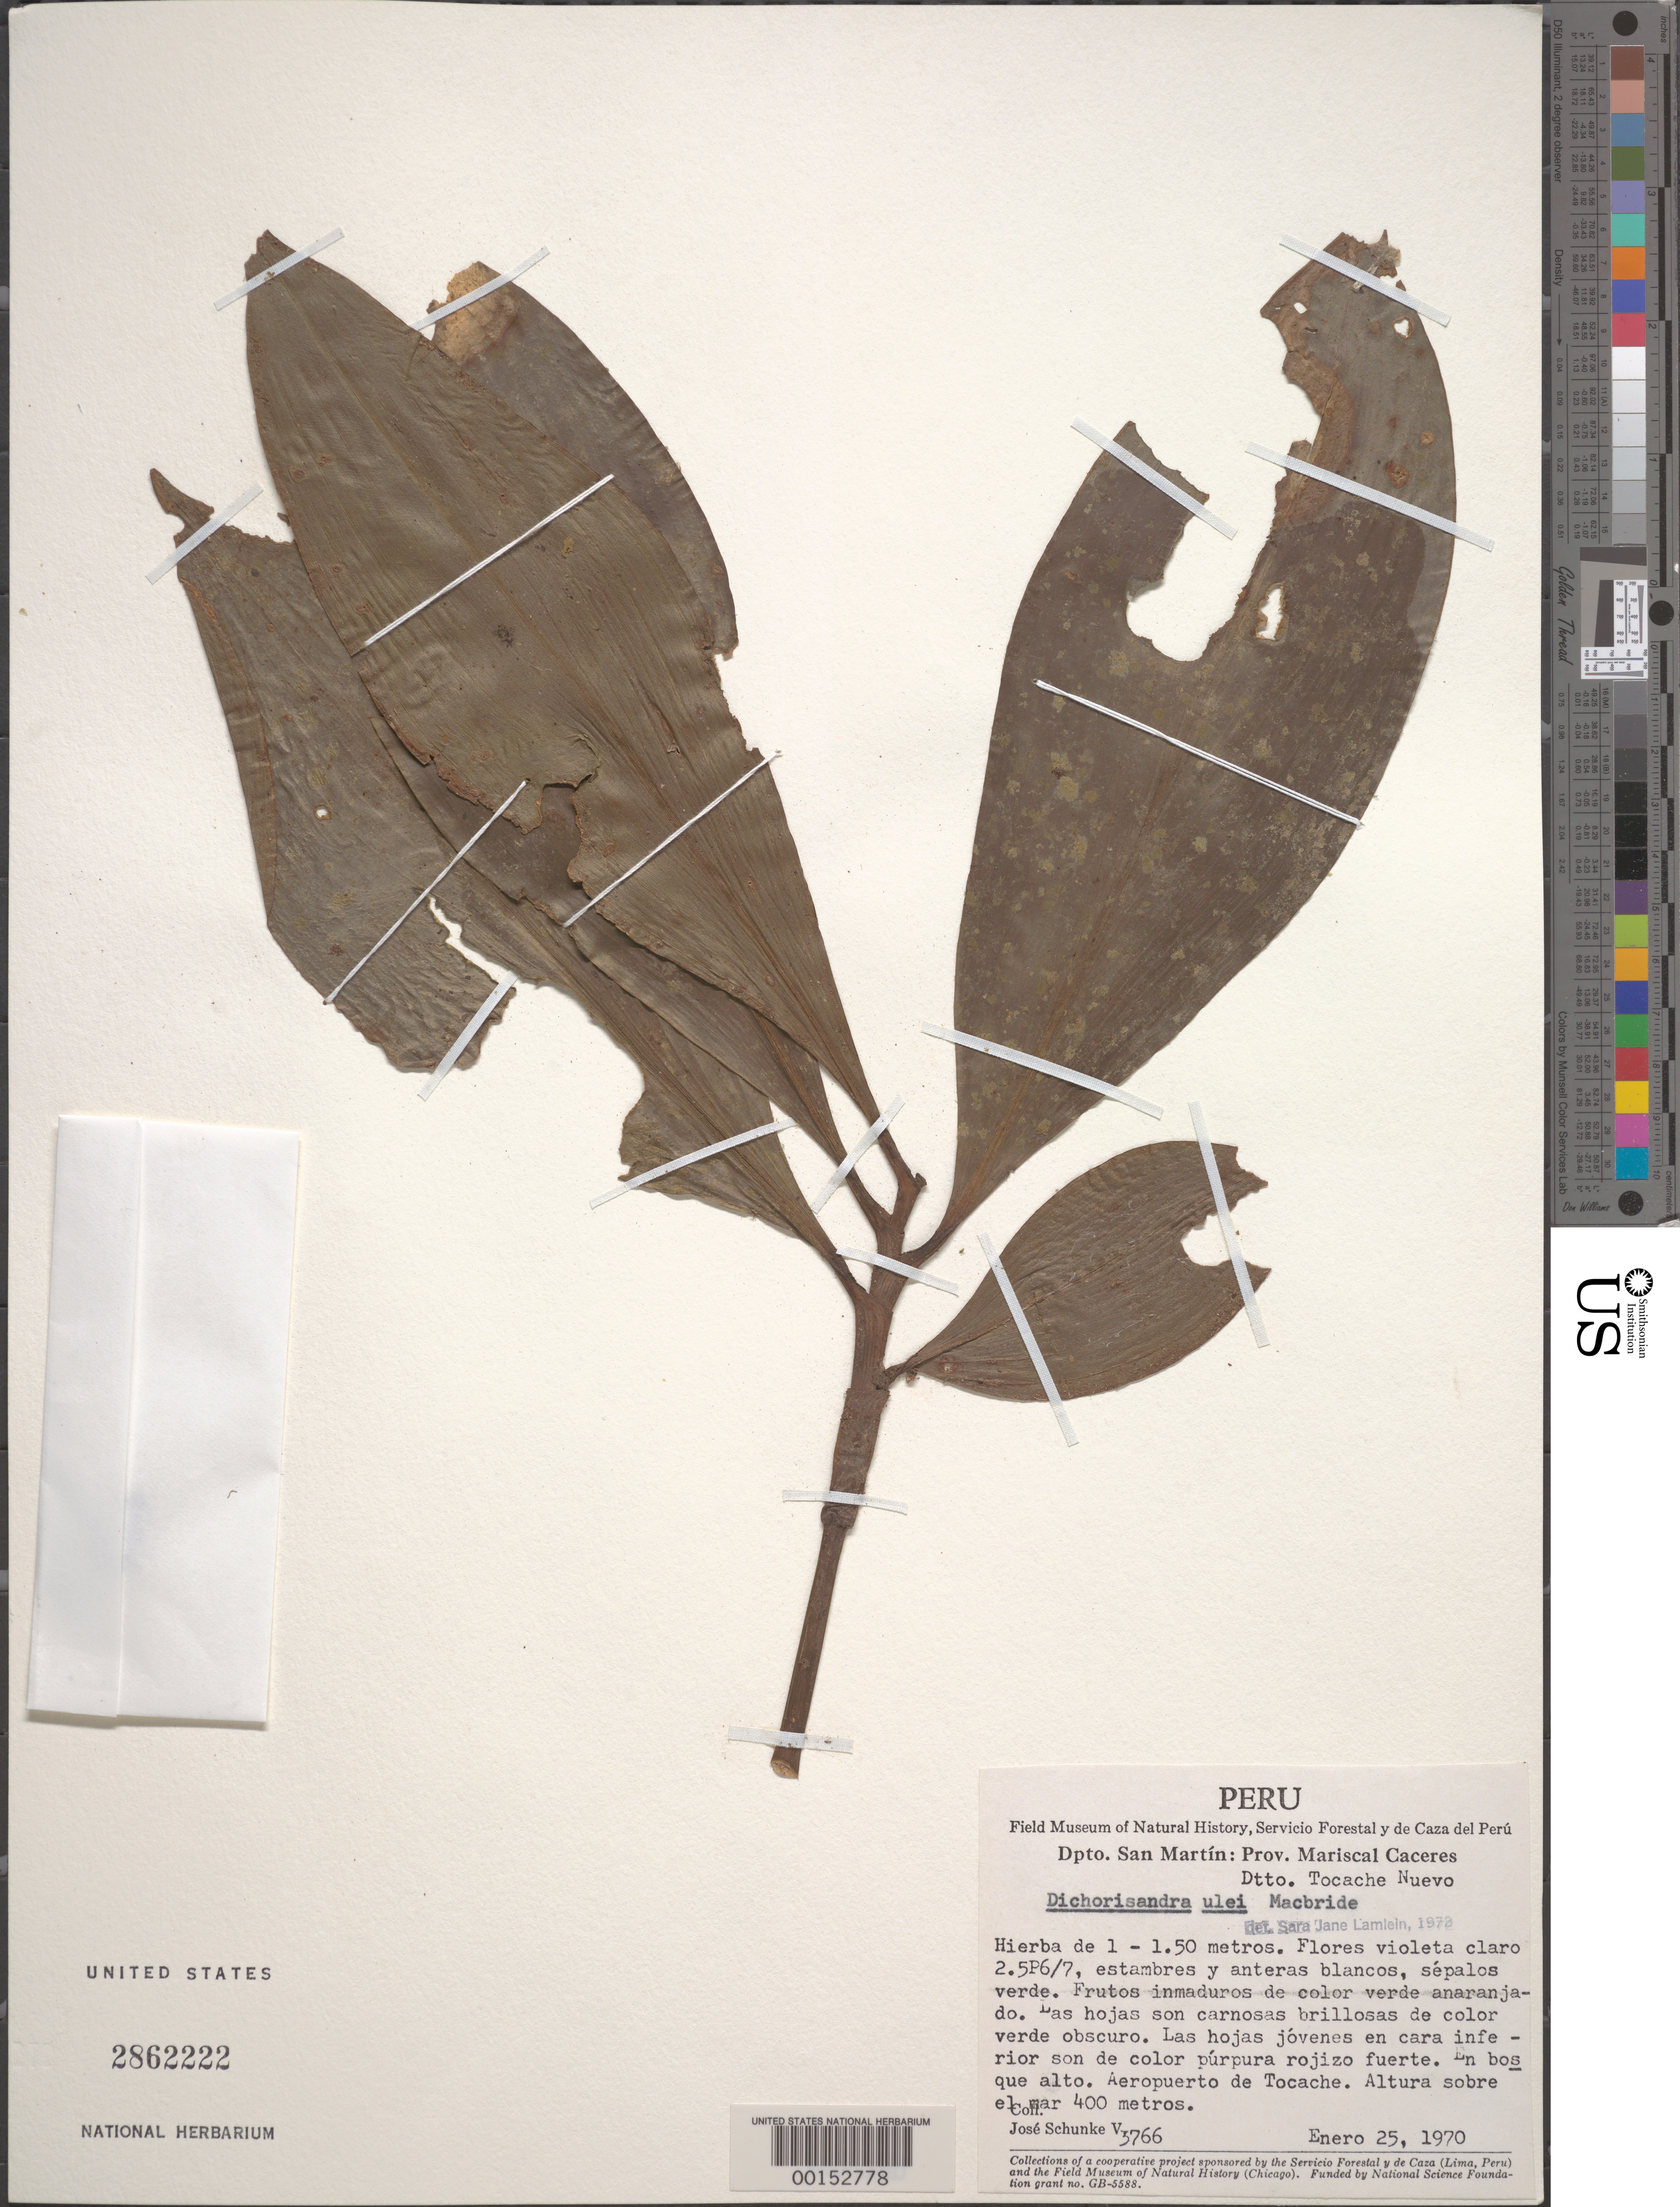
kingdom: Plantae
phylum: Tracheophyta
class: Liliopsida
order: Commelinales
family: Commelinaceae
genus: Dichorisandra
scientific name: Dichorisandra ulei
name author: J.F. Macbr.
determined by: Lamlein, S. J.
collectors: J. Schunke Vigo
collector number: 3766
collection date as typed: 25 Jan 1970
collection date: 1970-01-25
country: Peru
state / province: San Martín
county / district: Mariscal Cáceres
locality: Tocache nuevo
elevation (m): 400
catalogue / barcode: US 2862222